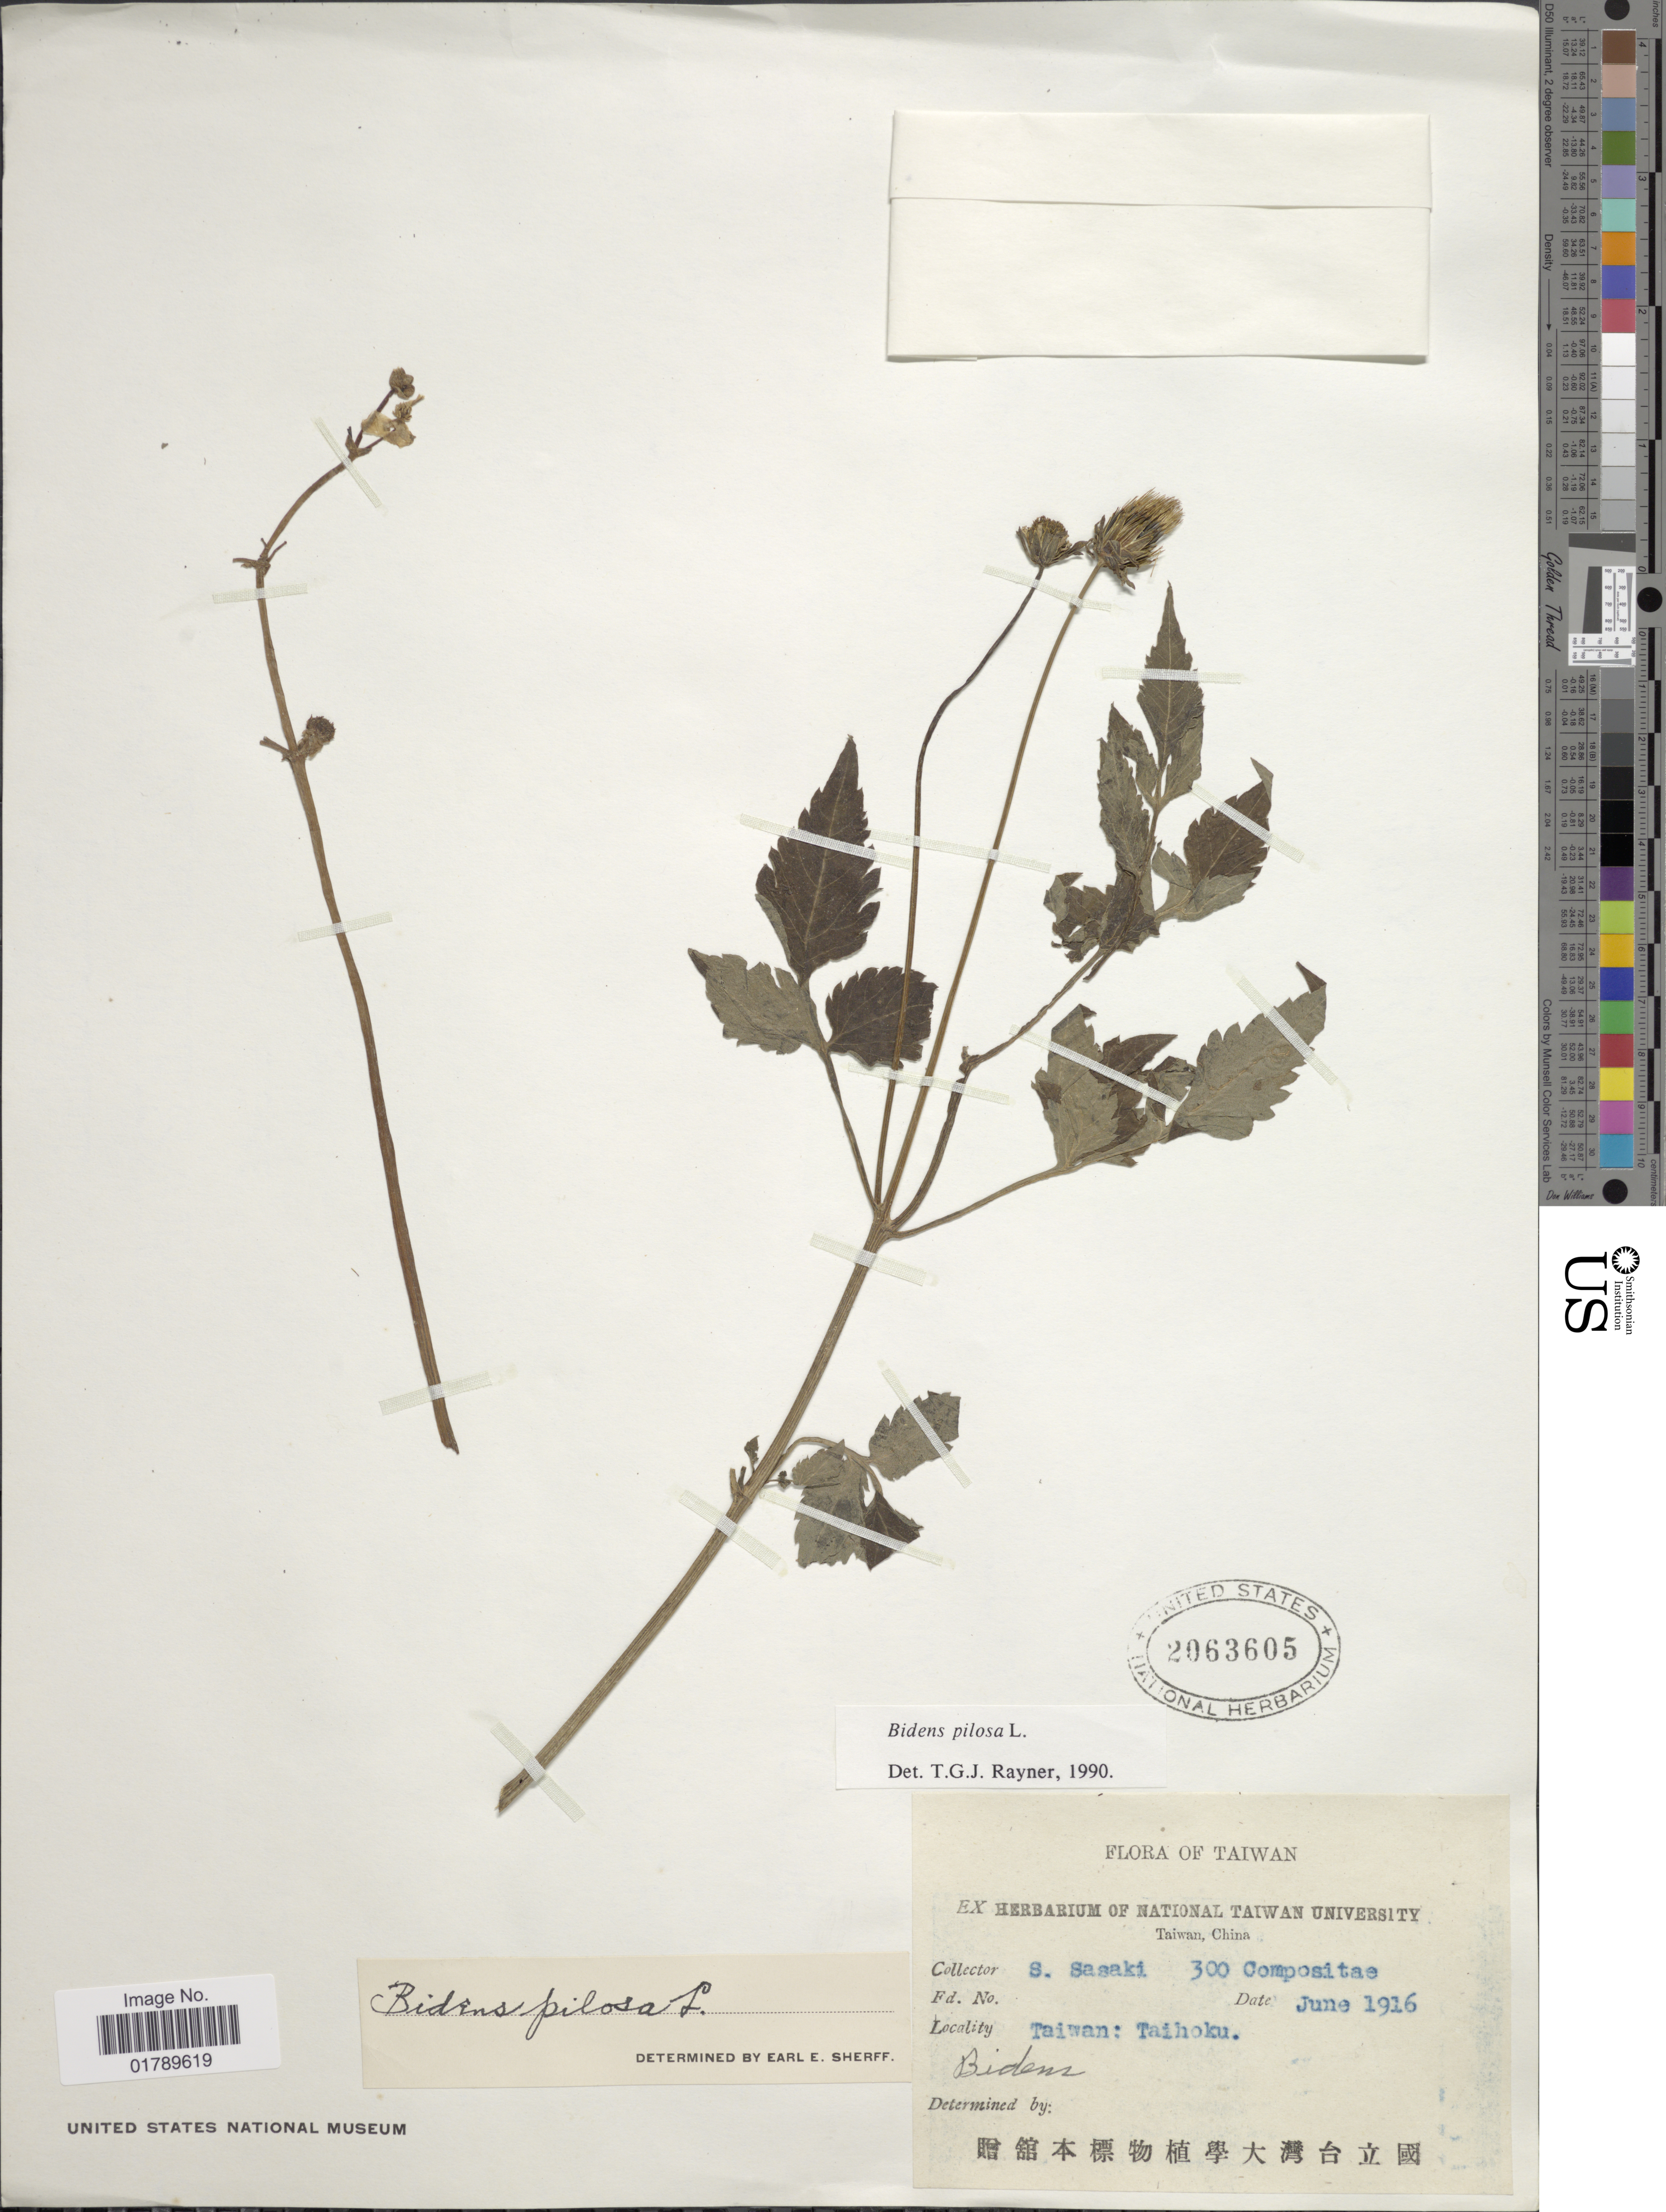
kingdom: Plantae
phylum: Tracheophyta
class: Magnoliopsida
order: Asterales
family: Asteraceae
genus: Bidens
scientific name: Bidens pilosa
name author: L.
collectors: S. Sasaki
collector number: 300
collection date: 1916-06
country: Taiwan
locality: Taiwan: Taihoku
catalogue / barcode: US 2063605